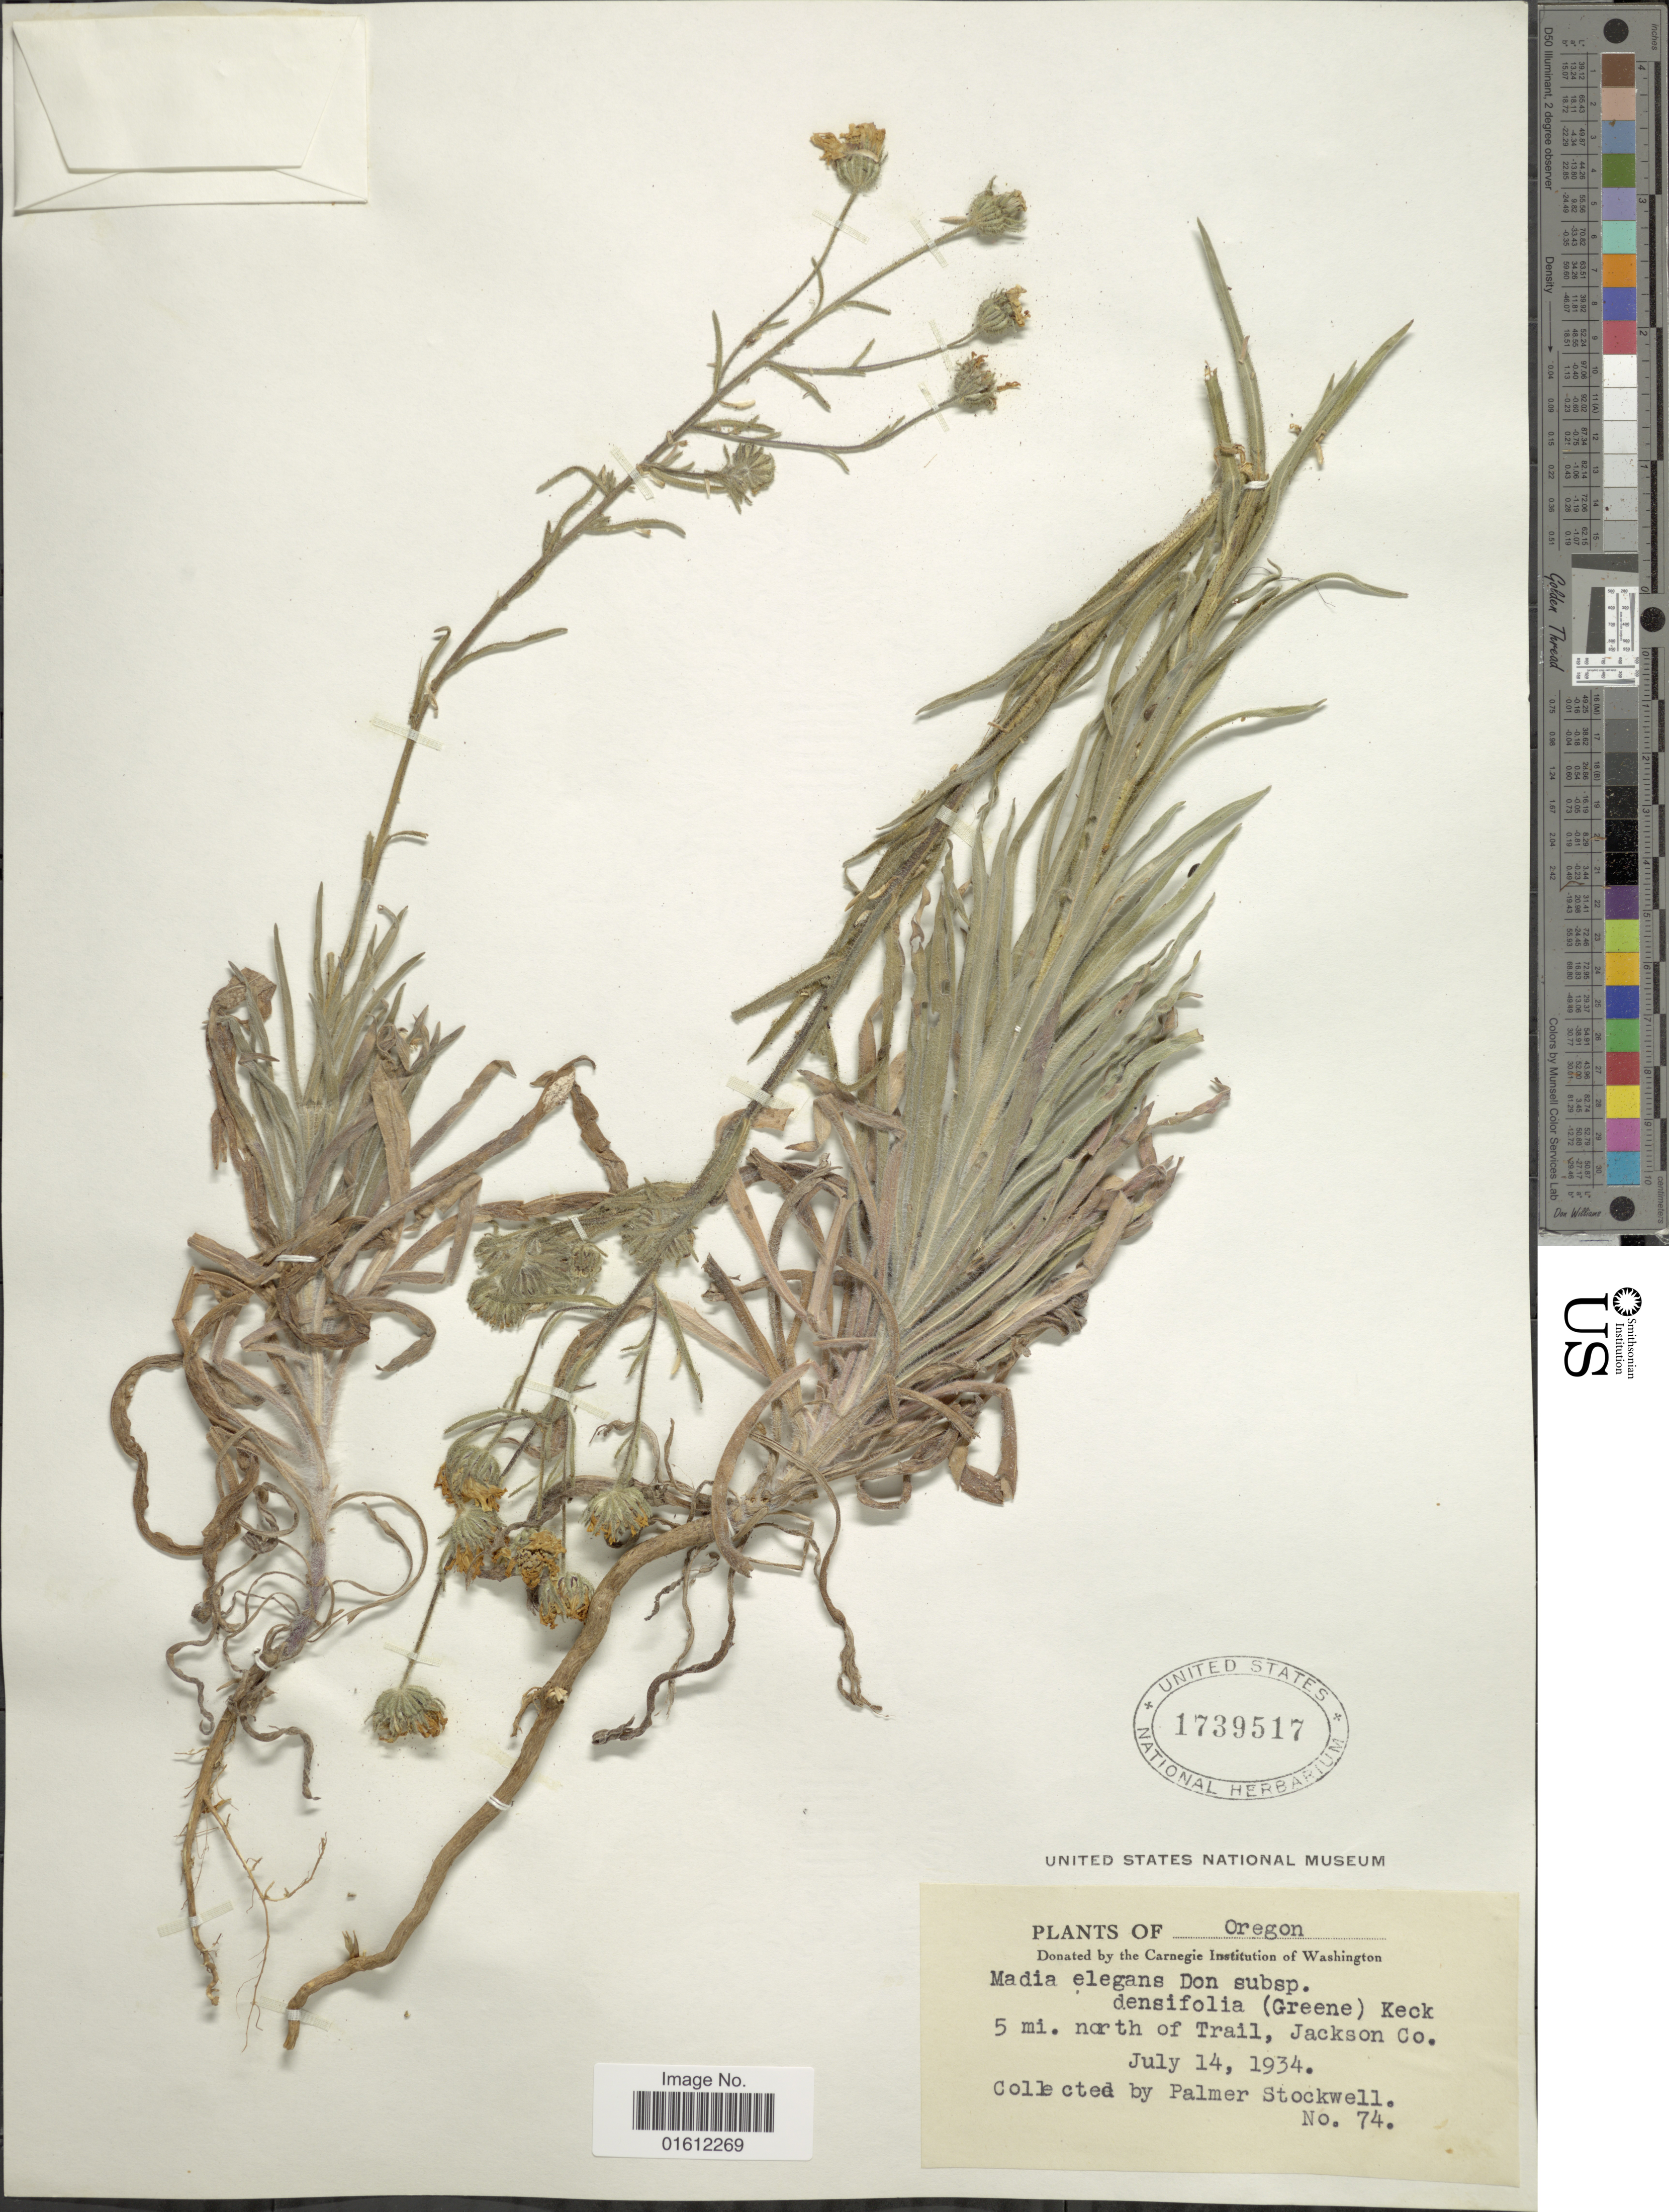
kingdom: Plantae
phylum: Tracheophyta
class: Magnoliopsida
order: Asterales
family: Asteraceae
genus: Madia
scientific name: Madia elegans subsp. densifolia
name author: (Greene) D.D. Keck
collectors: P. Stockwell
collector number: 74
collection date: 1934-07-14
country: United States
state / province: Oregon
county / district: Jackson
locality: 5 mi. north of Trail, Jackson Co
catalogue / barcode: US 1739517